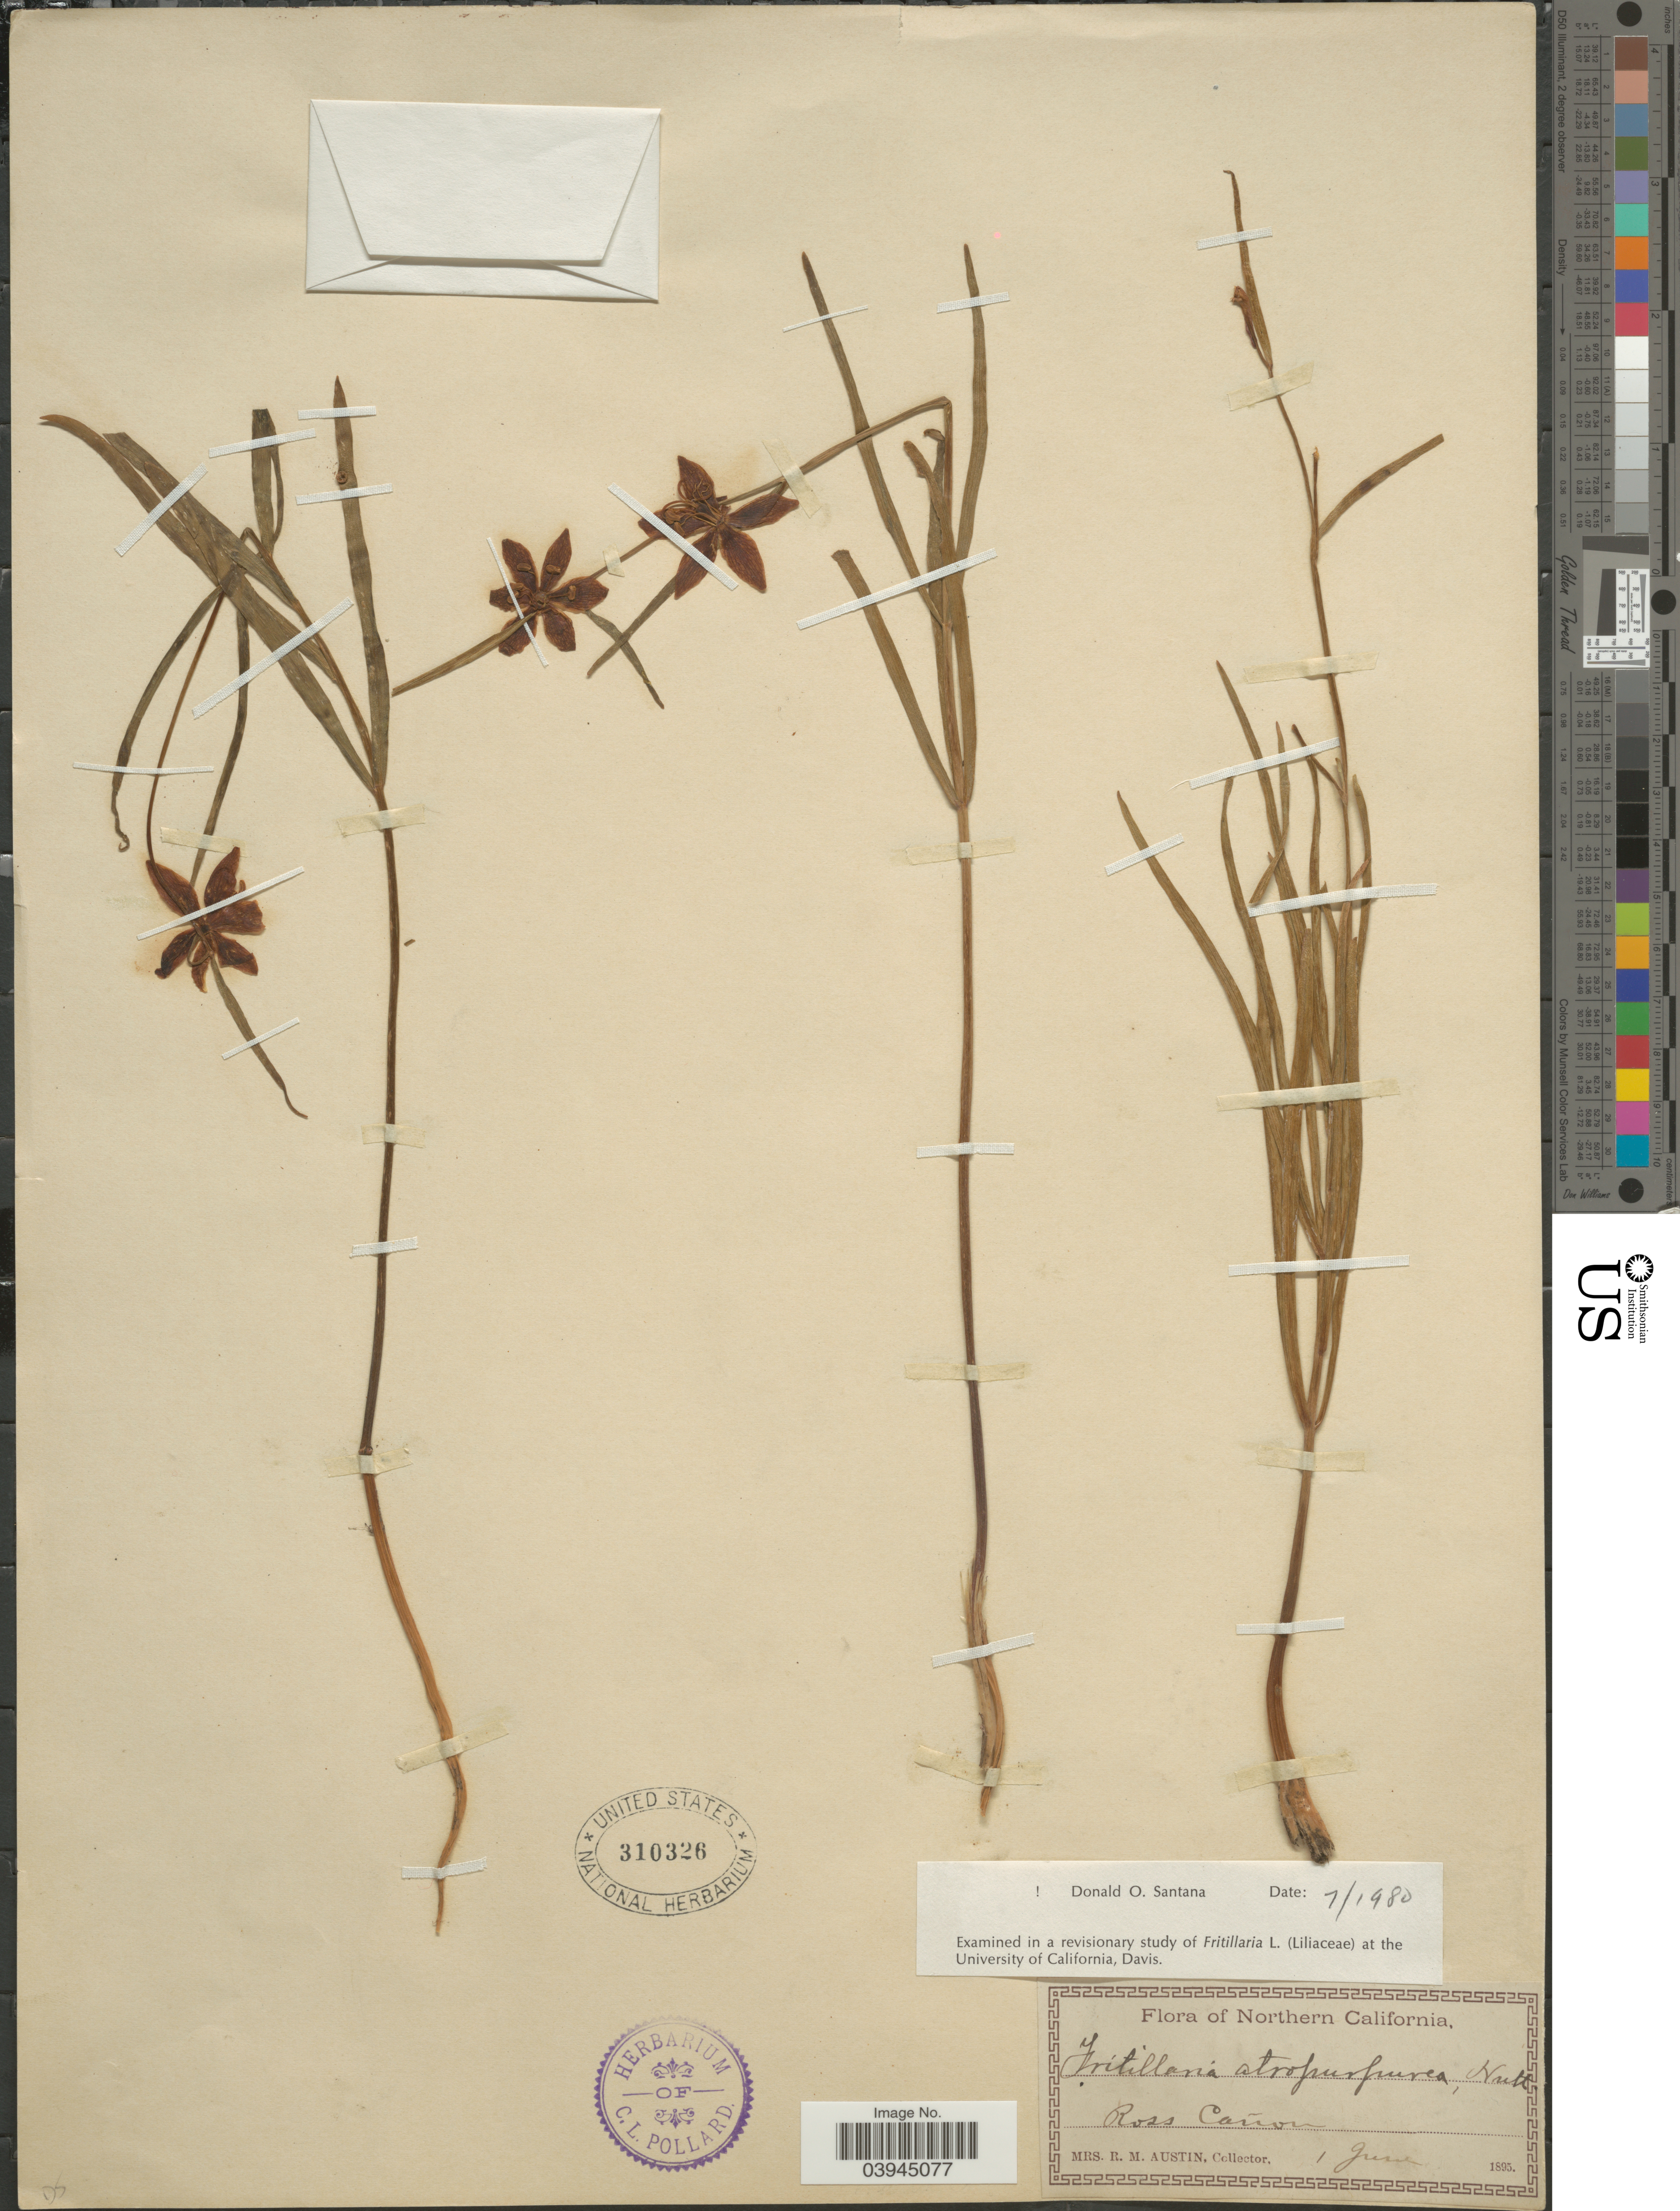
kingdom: Plantae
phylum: Tracheophyta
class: Liliopsida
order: Liliales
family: Liliaceae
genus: Fritillaria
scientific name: Fritillaria atropurpurea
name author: Nutt.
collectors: R. Austin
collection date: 1895-06-01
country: United States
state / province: California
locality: Northern California. Ross Cañon.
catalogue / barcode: US 310326